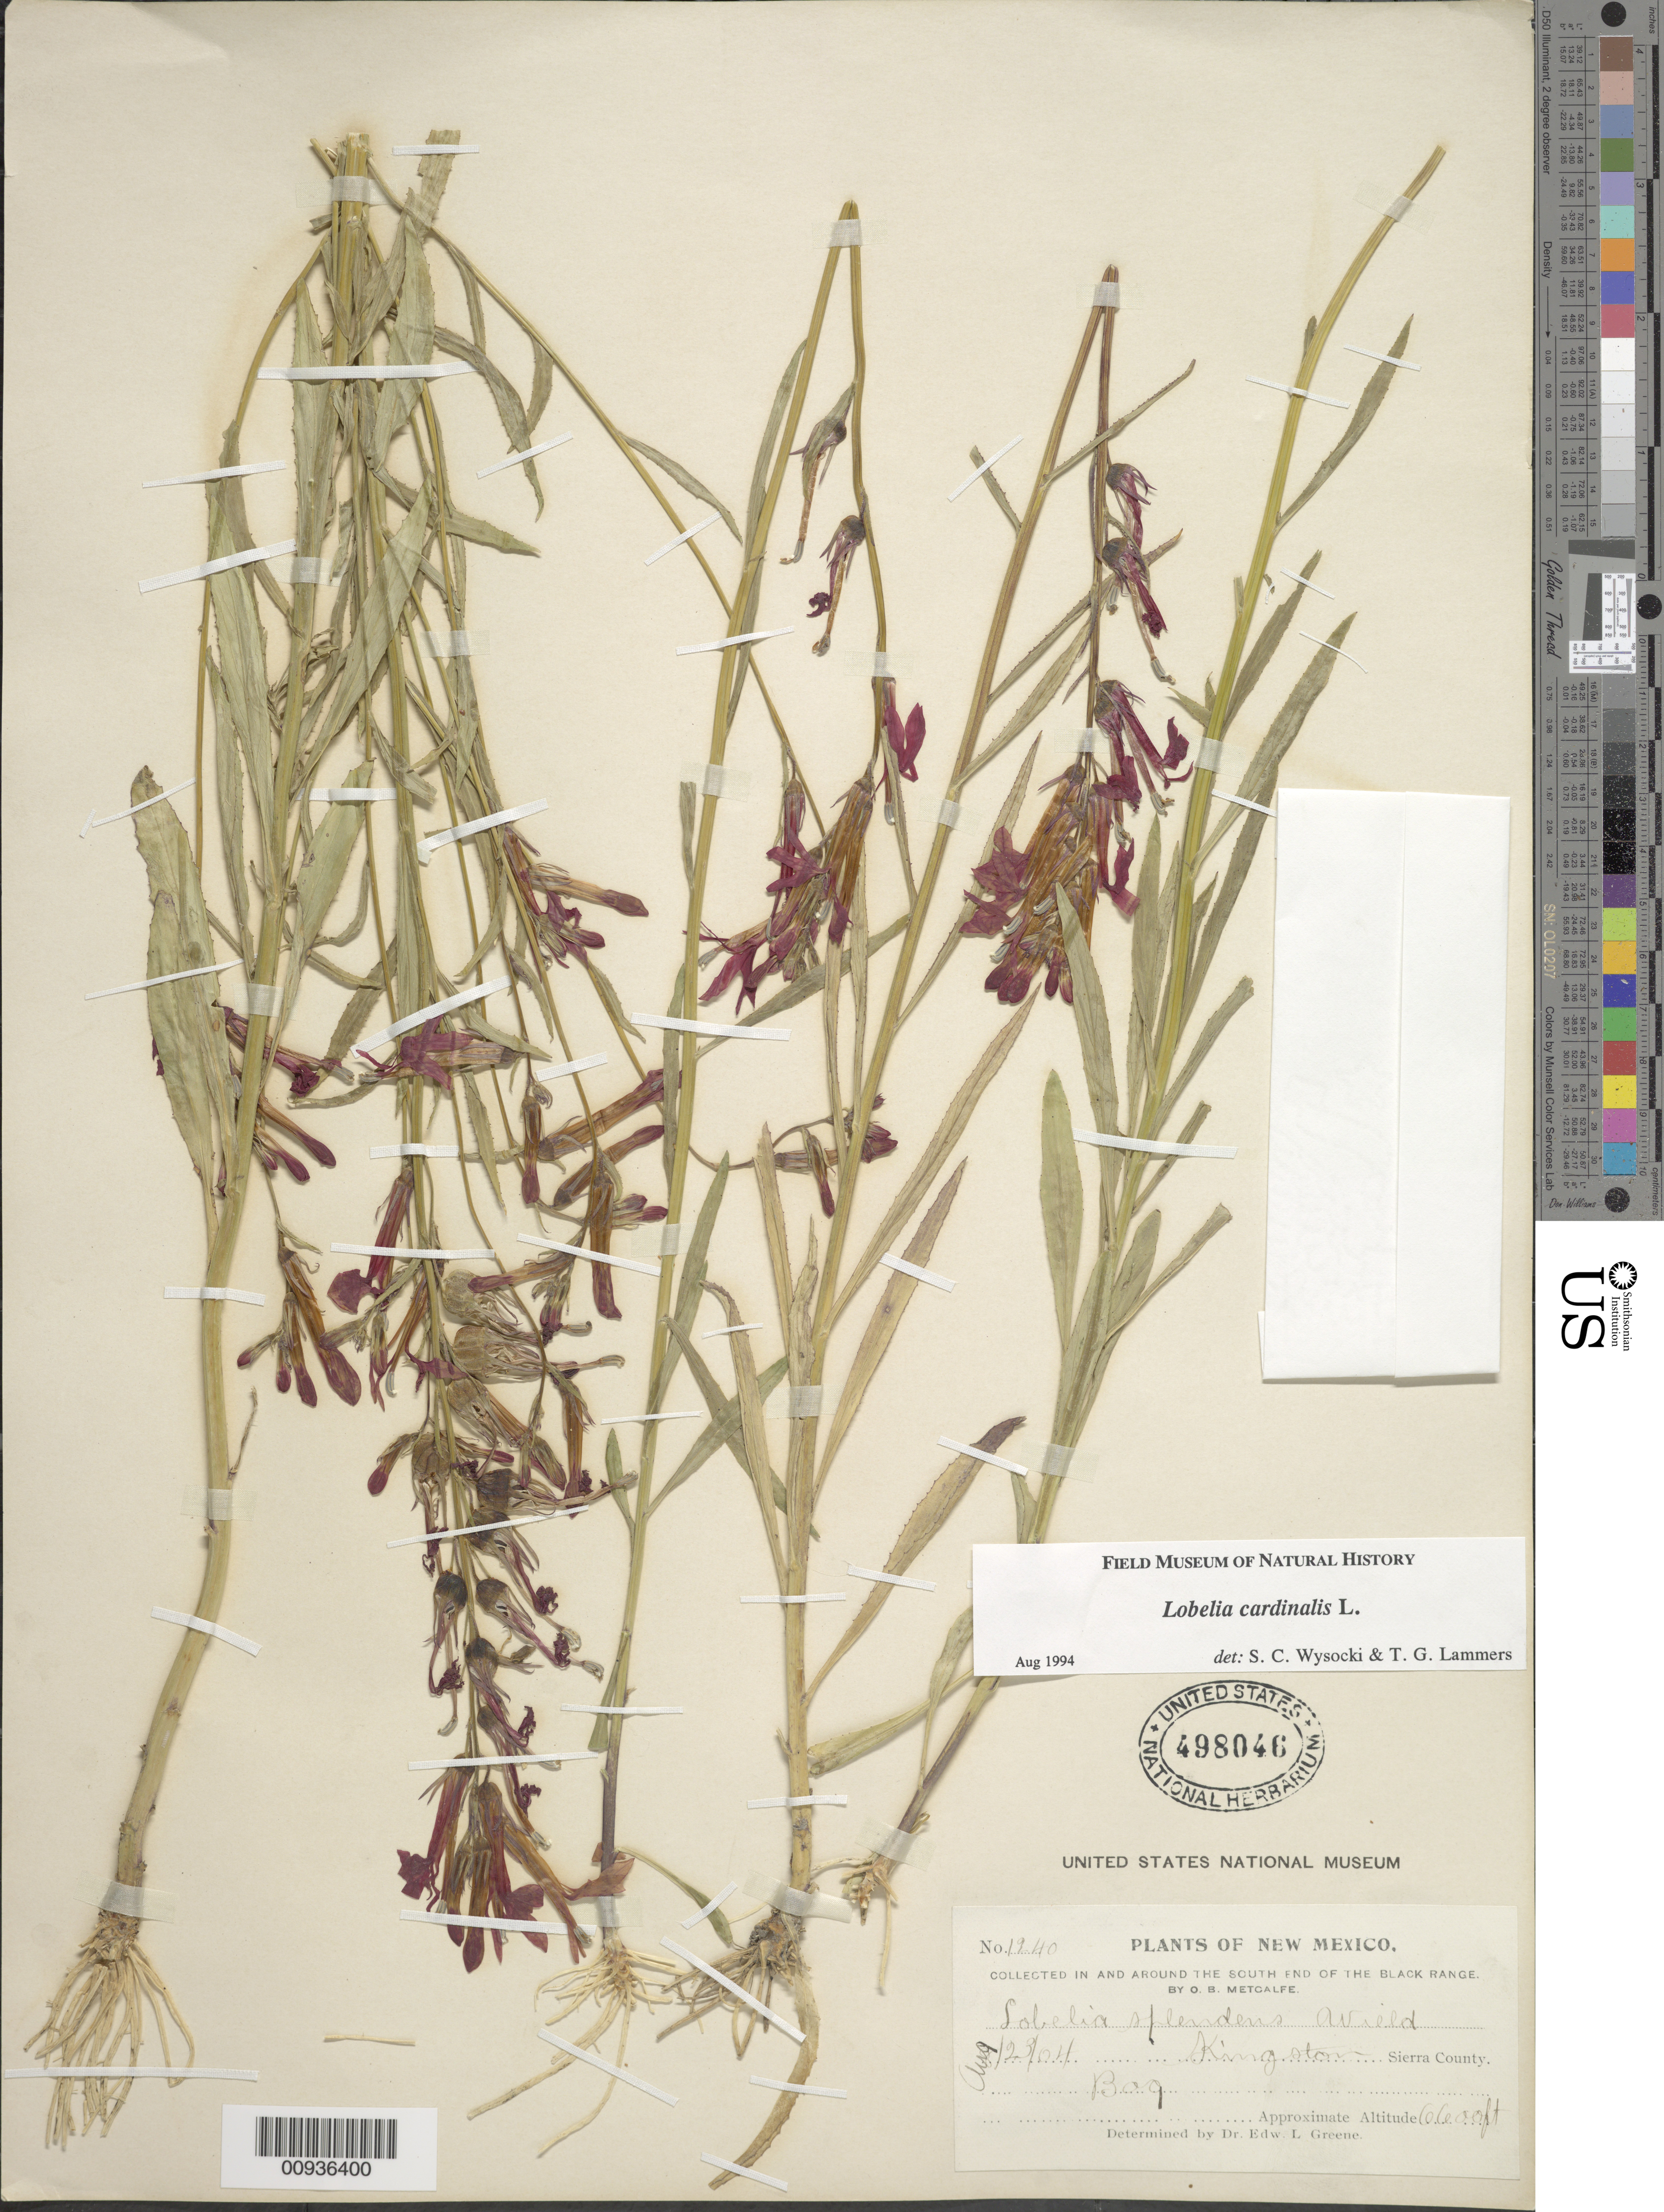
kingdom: Plantae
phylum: Tracheophyta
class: Magnoliopsida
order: Asterales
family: Campanulaceae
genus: Lobelia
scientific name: Lobelia cardinalis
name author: L.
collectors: E. L. Greene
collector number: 1940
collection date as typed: Aug/23/04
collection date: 1904-08-23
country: United States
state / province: New Mexico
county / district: Sierra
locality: Kingston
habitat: bog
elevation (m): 2012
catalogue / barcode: US 498046